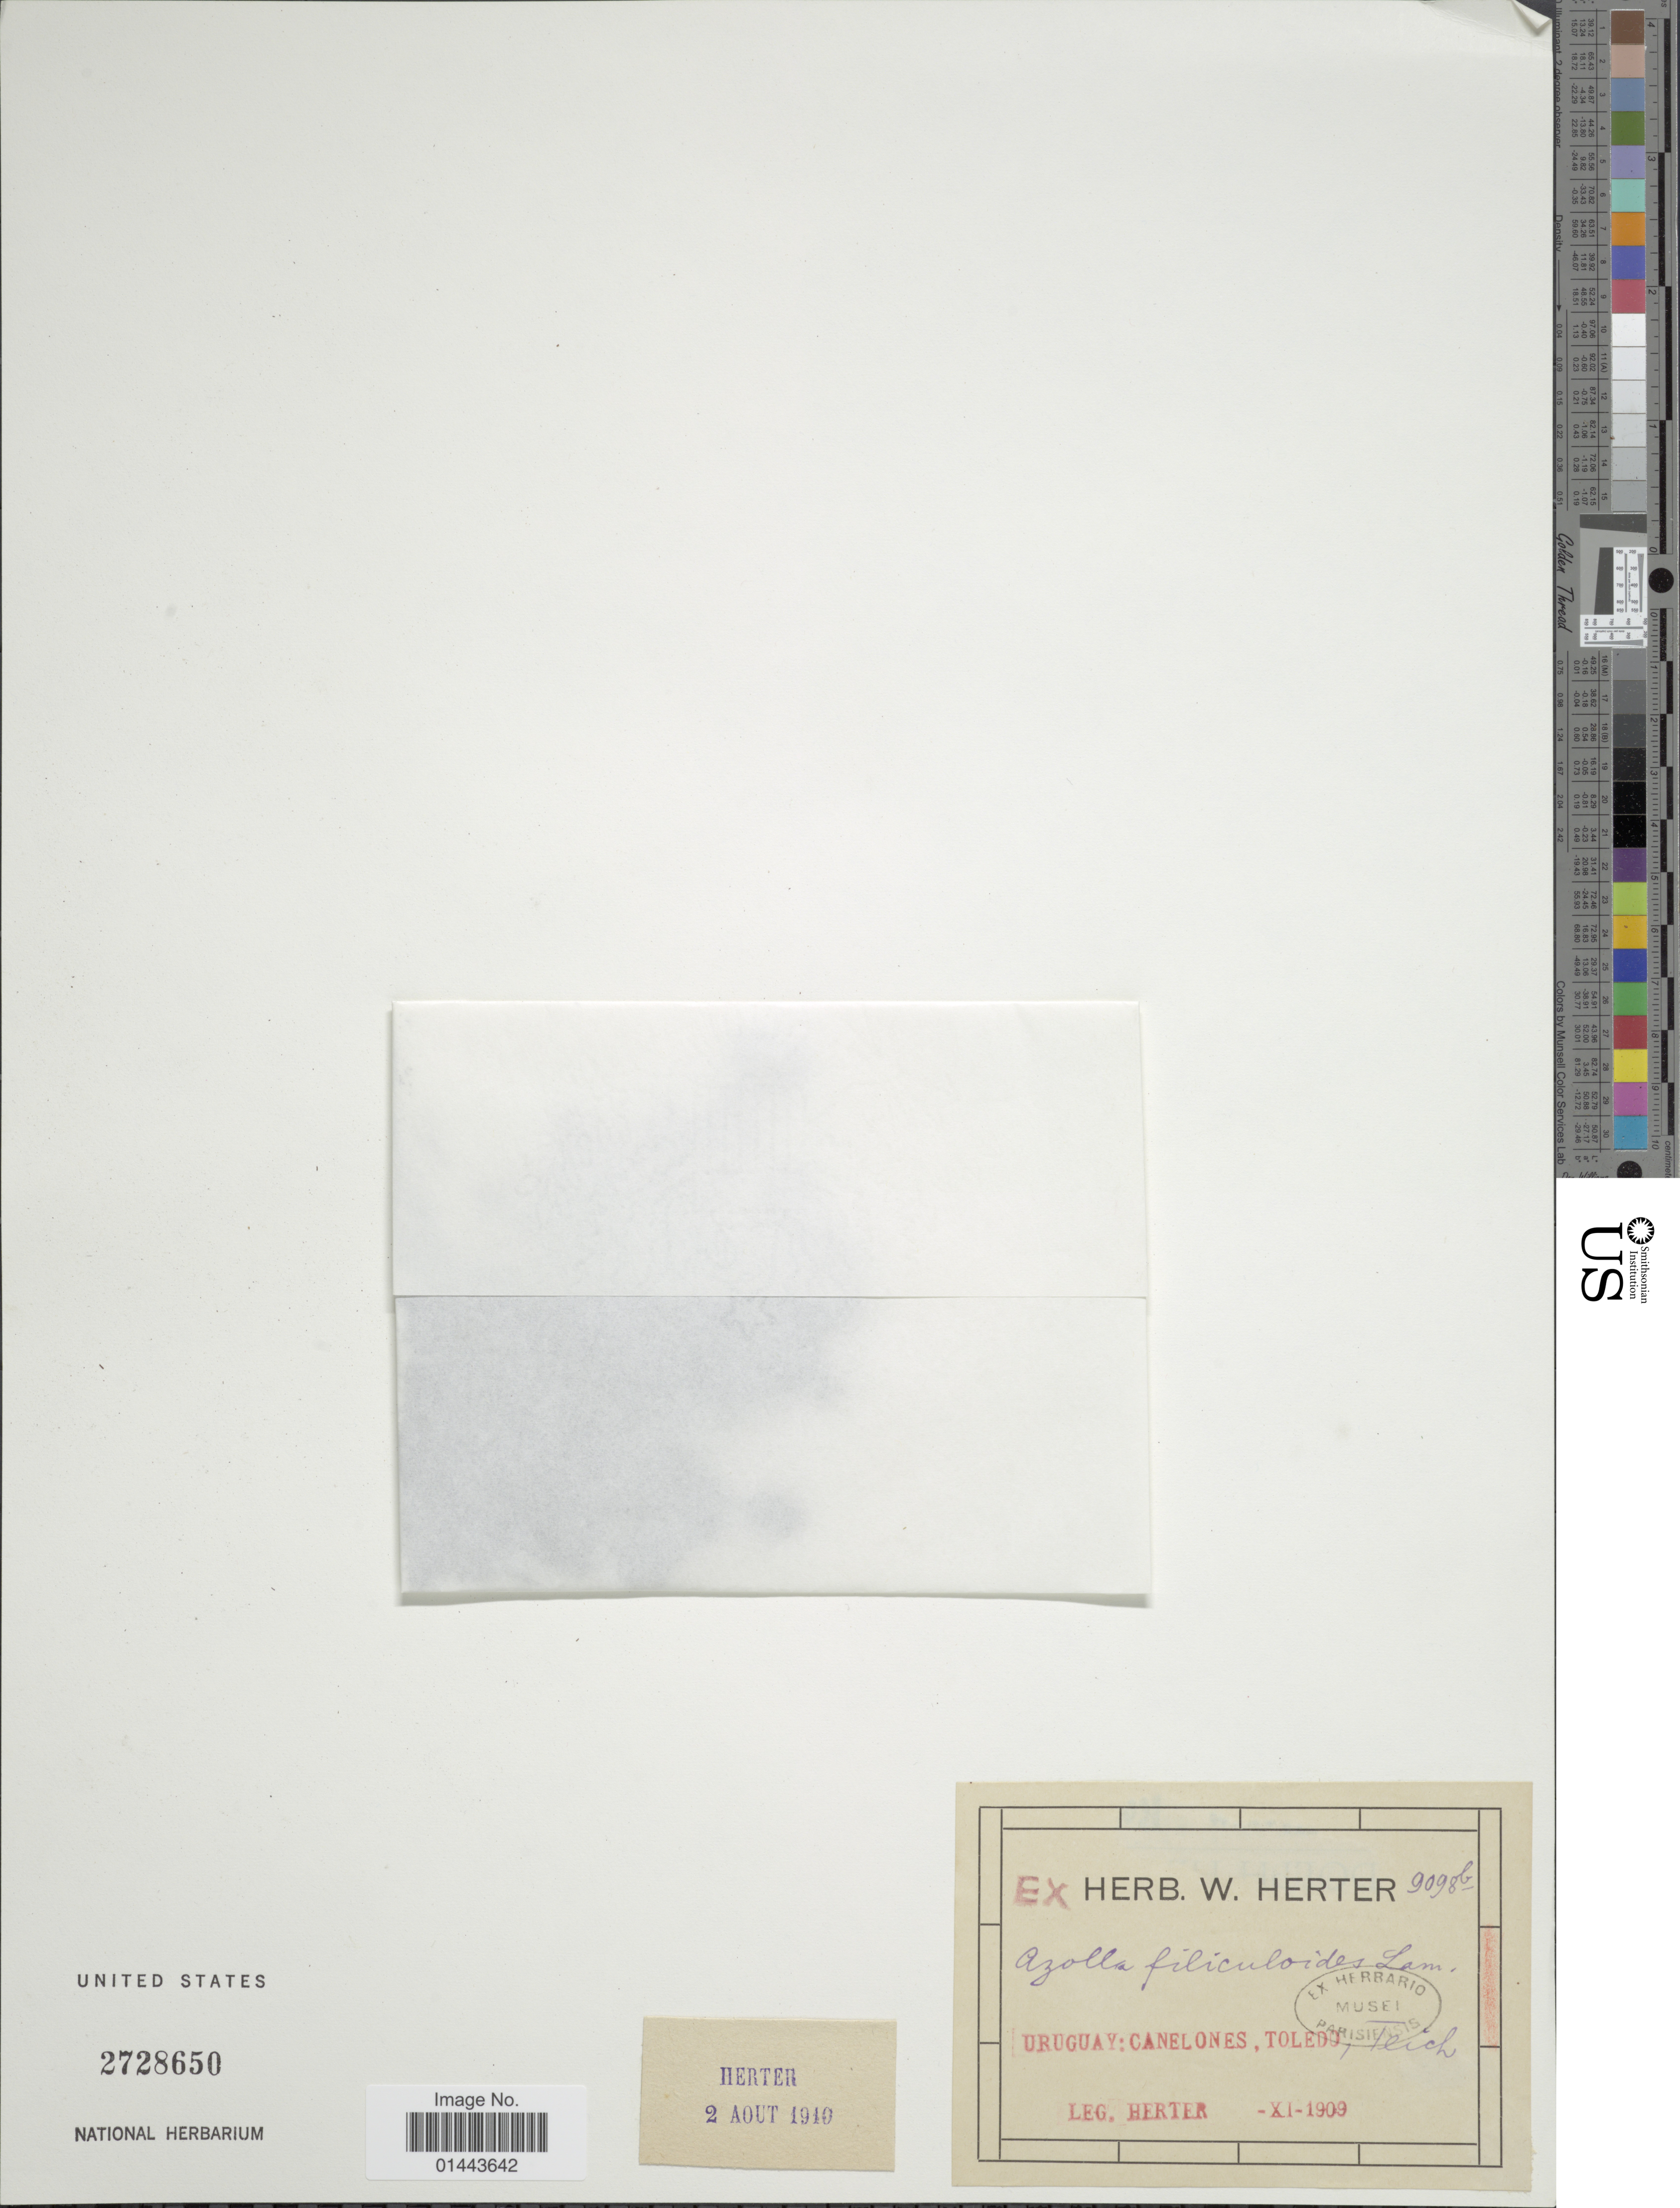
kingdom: Plantae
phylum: Tracheophyta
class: Polypodiopsida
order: Salviniales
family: Salviniaceae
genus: Azolla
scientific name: Azolla filiculoides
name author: Lam.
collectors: W. G. Herter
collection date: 1909-11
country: Uruguay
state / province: Canelones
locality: Toledo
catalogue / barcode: US 2728650